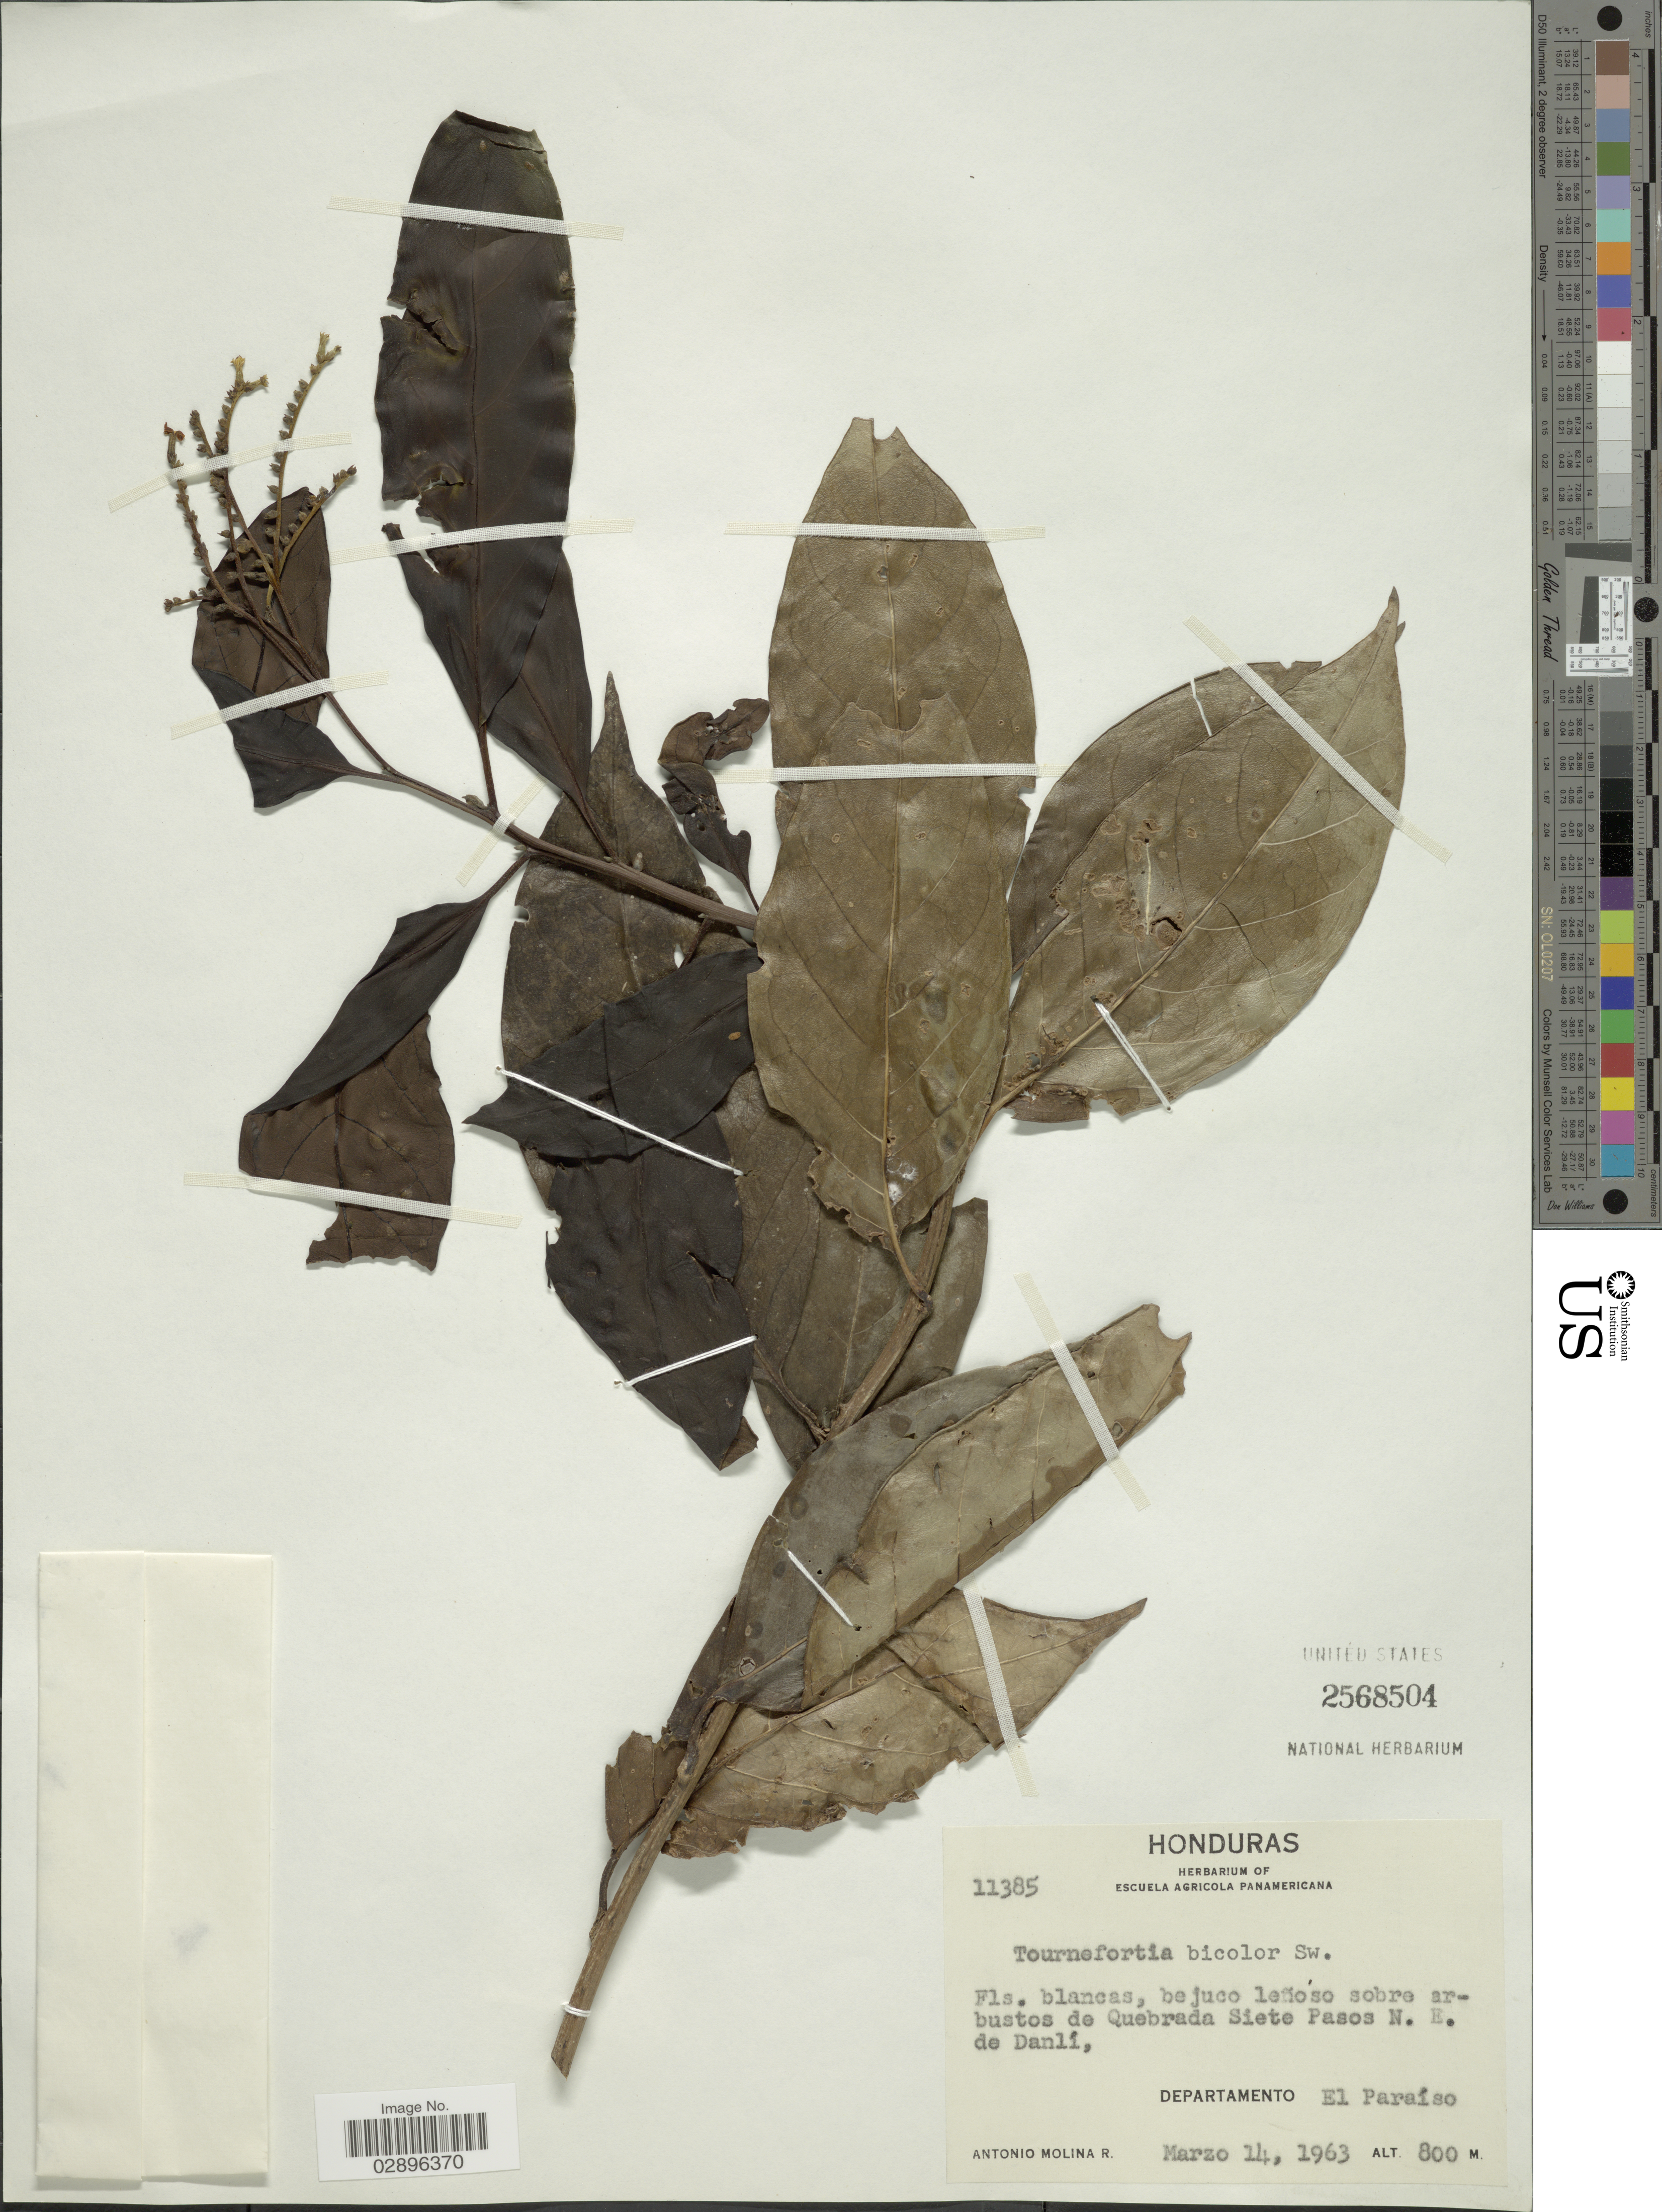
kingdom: Plantae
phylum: Tracheophyta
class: Magnoliopsida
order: Boraginales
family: Heliotropiaceae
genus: Tournefortia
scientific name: Tournefortia bicolor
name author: Sw.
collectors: A. Molina R.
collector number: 11385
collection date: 1963-03-14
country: Honduras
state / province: El Paraíso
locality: Bejuco leñoso sobre arbustos de Quebrada Siete Pasos N. E. de Danlí, Departemento El Paraíso.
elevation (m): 800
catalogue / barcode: US 2568504